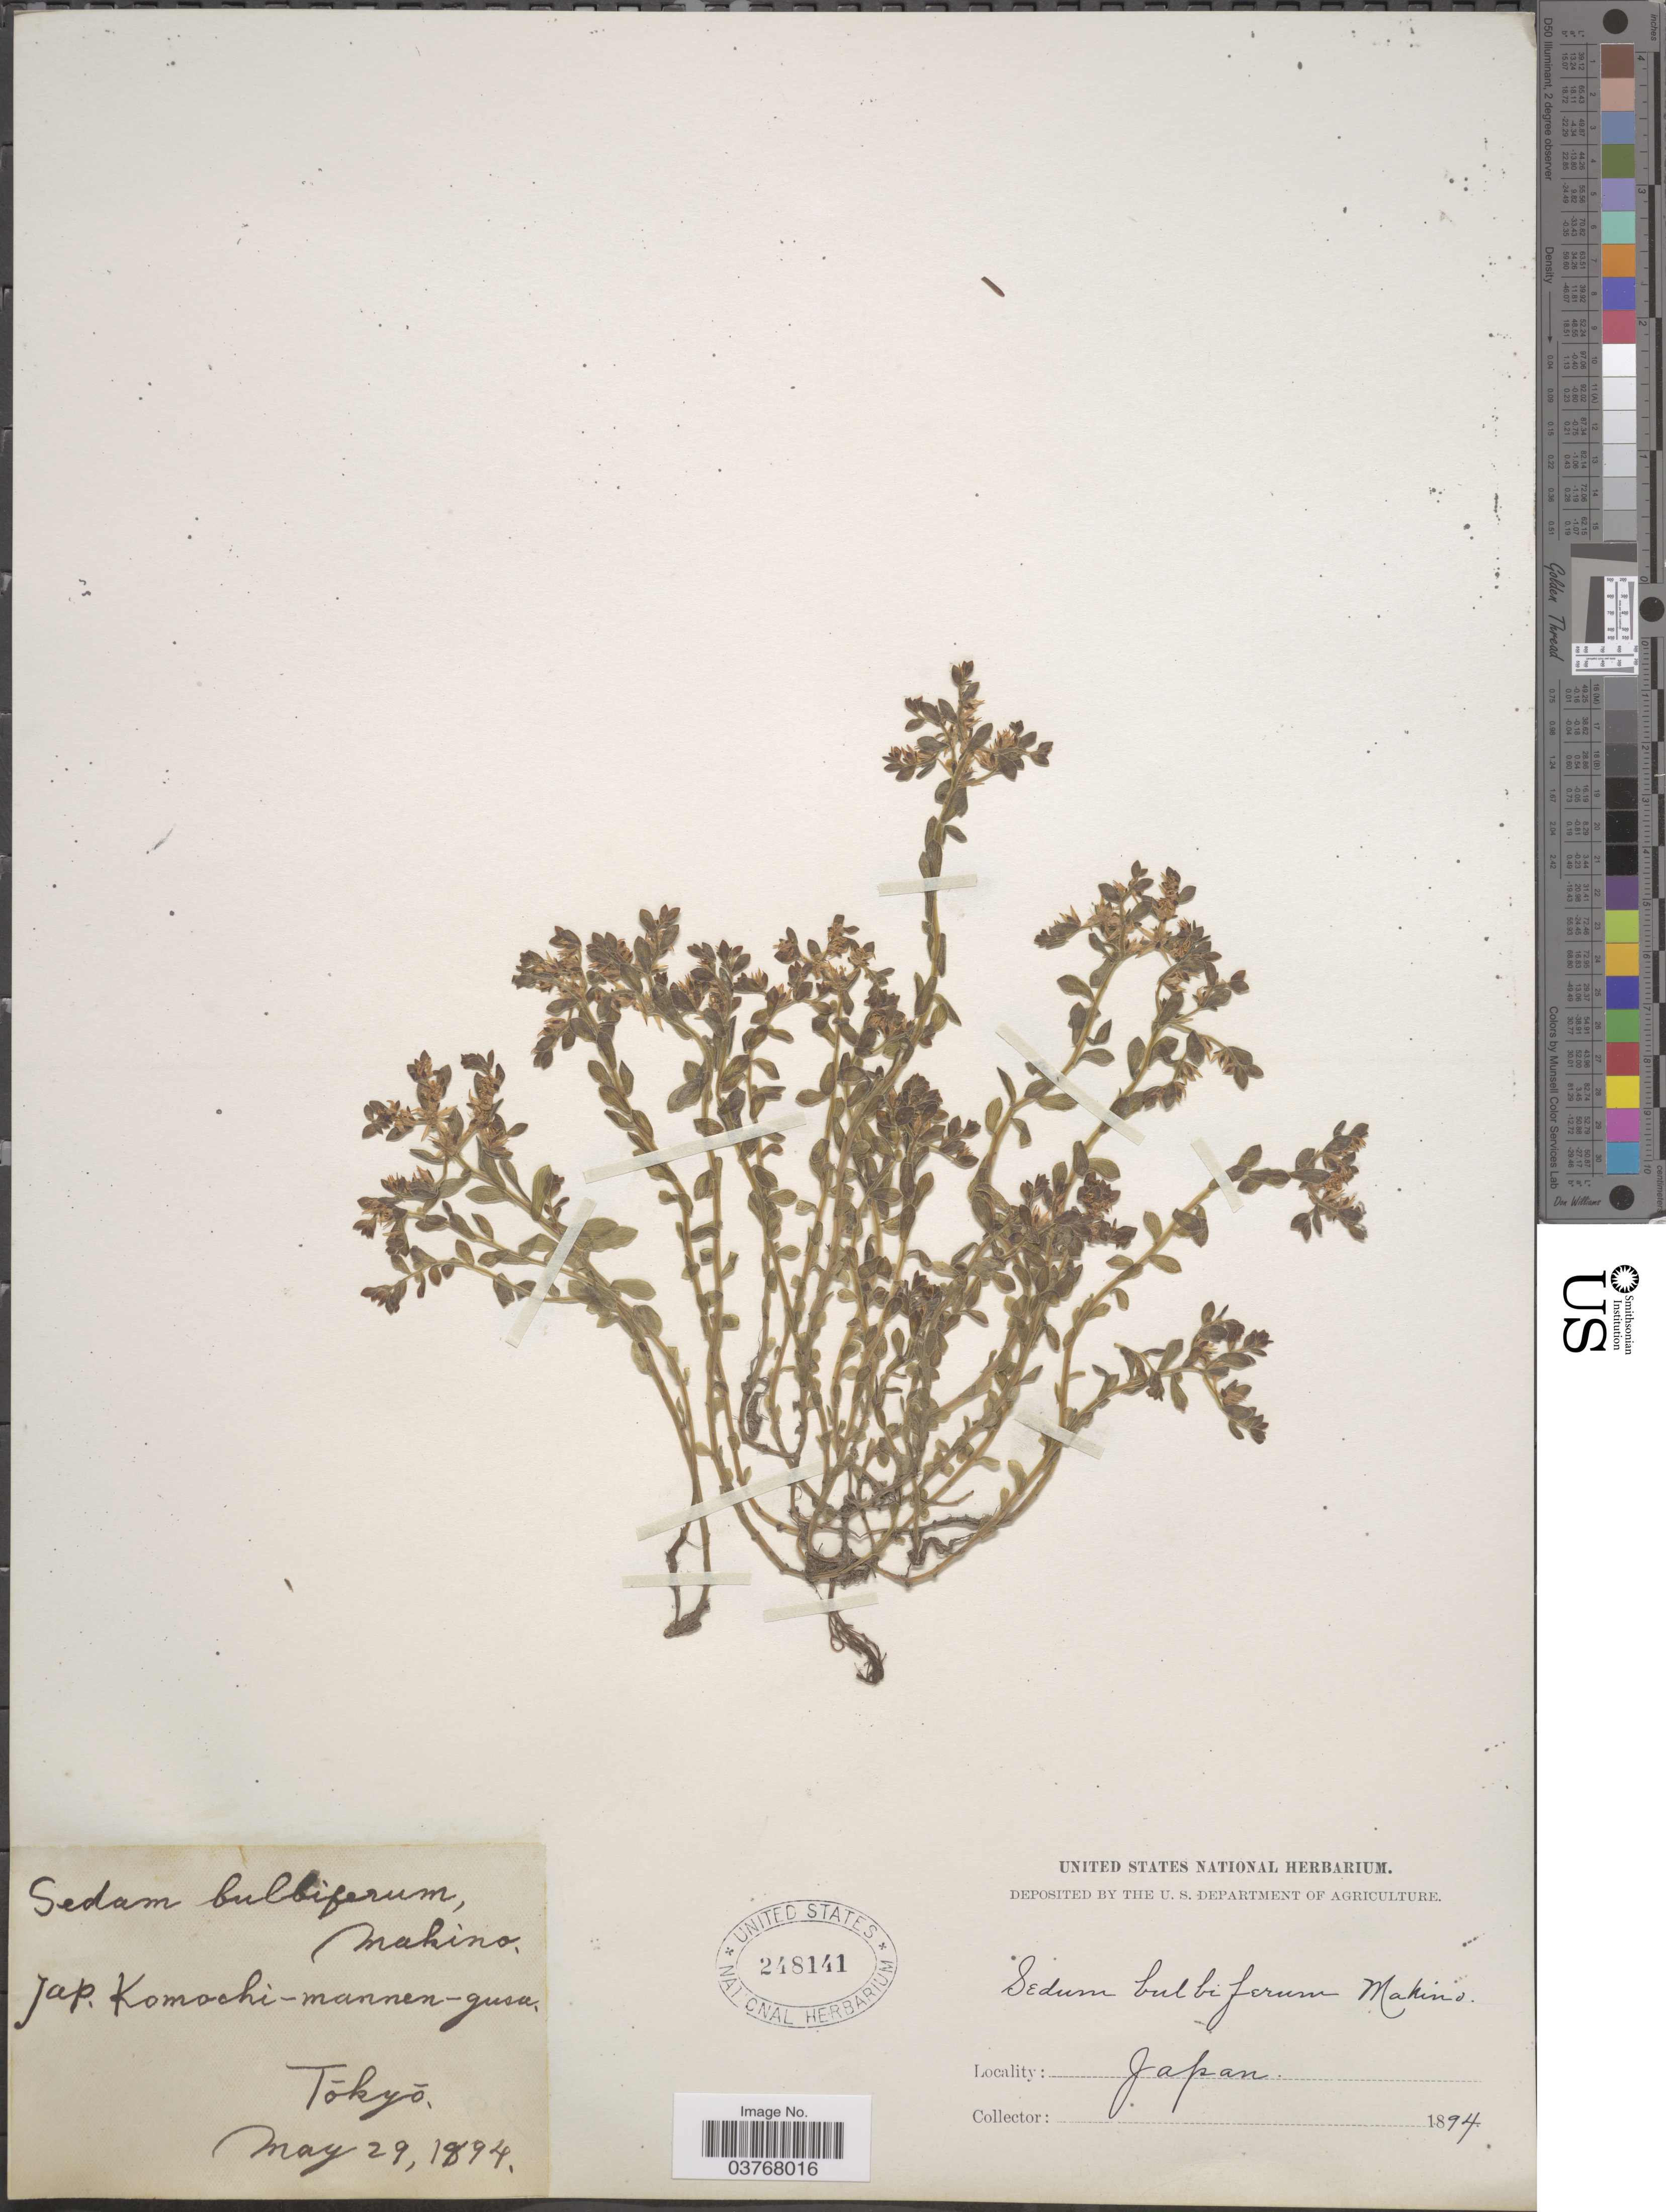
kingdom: Plantae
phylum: Tracheophyta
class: Magnoliopsida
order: Saxifragales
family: Crassulaceae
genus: Sedum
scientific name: Sedum bulbiferum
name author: Makino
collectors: ex herb. United States National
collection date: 1894-05-29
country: Japan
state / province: Tokyo, Federal City of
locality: Tokyo.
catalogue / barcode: US 248141